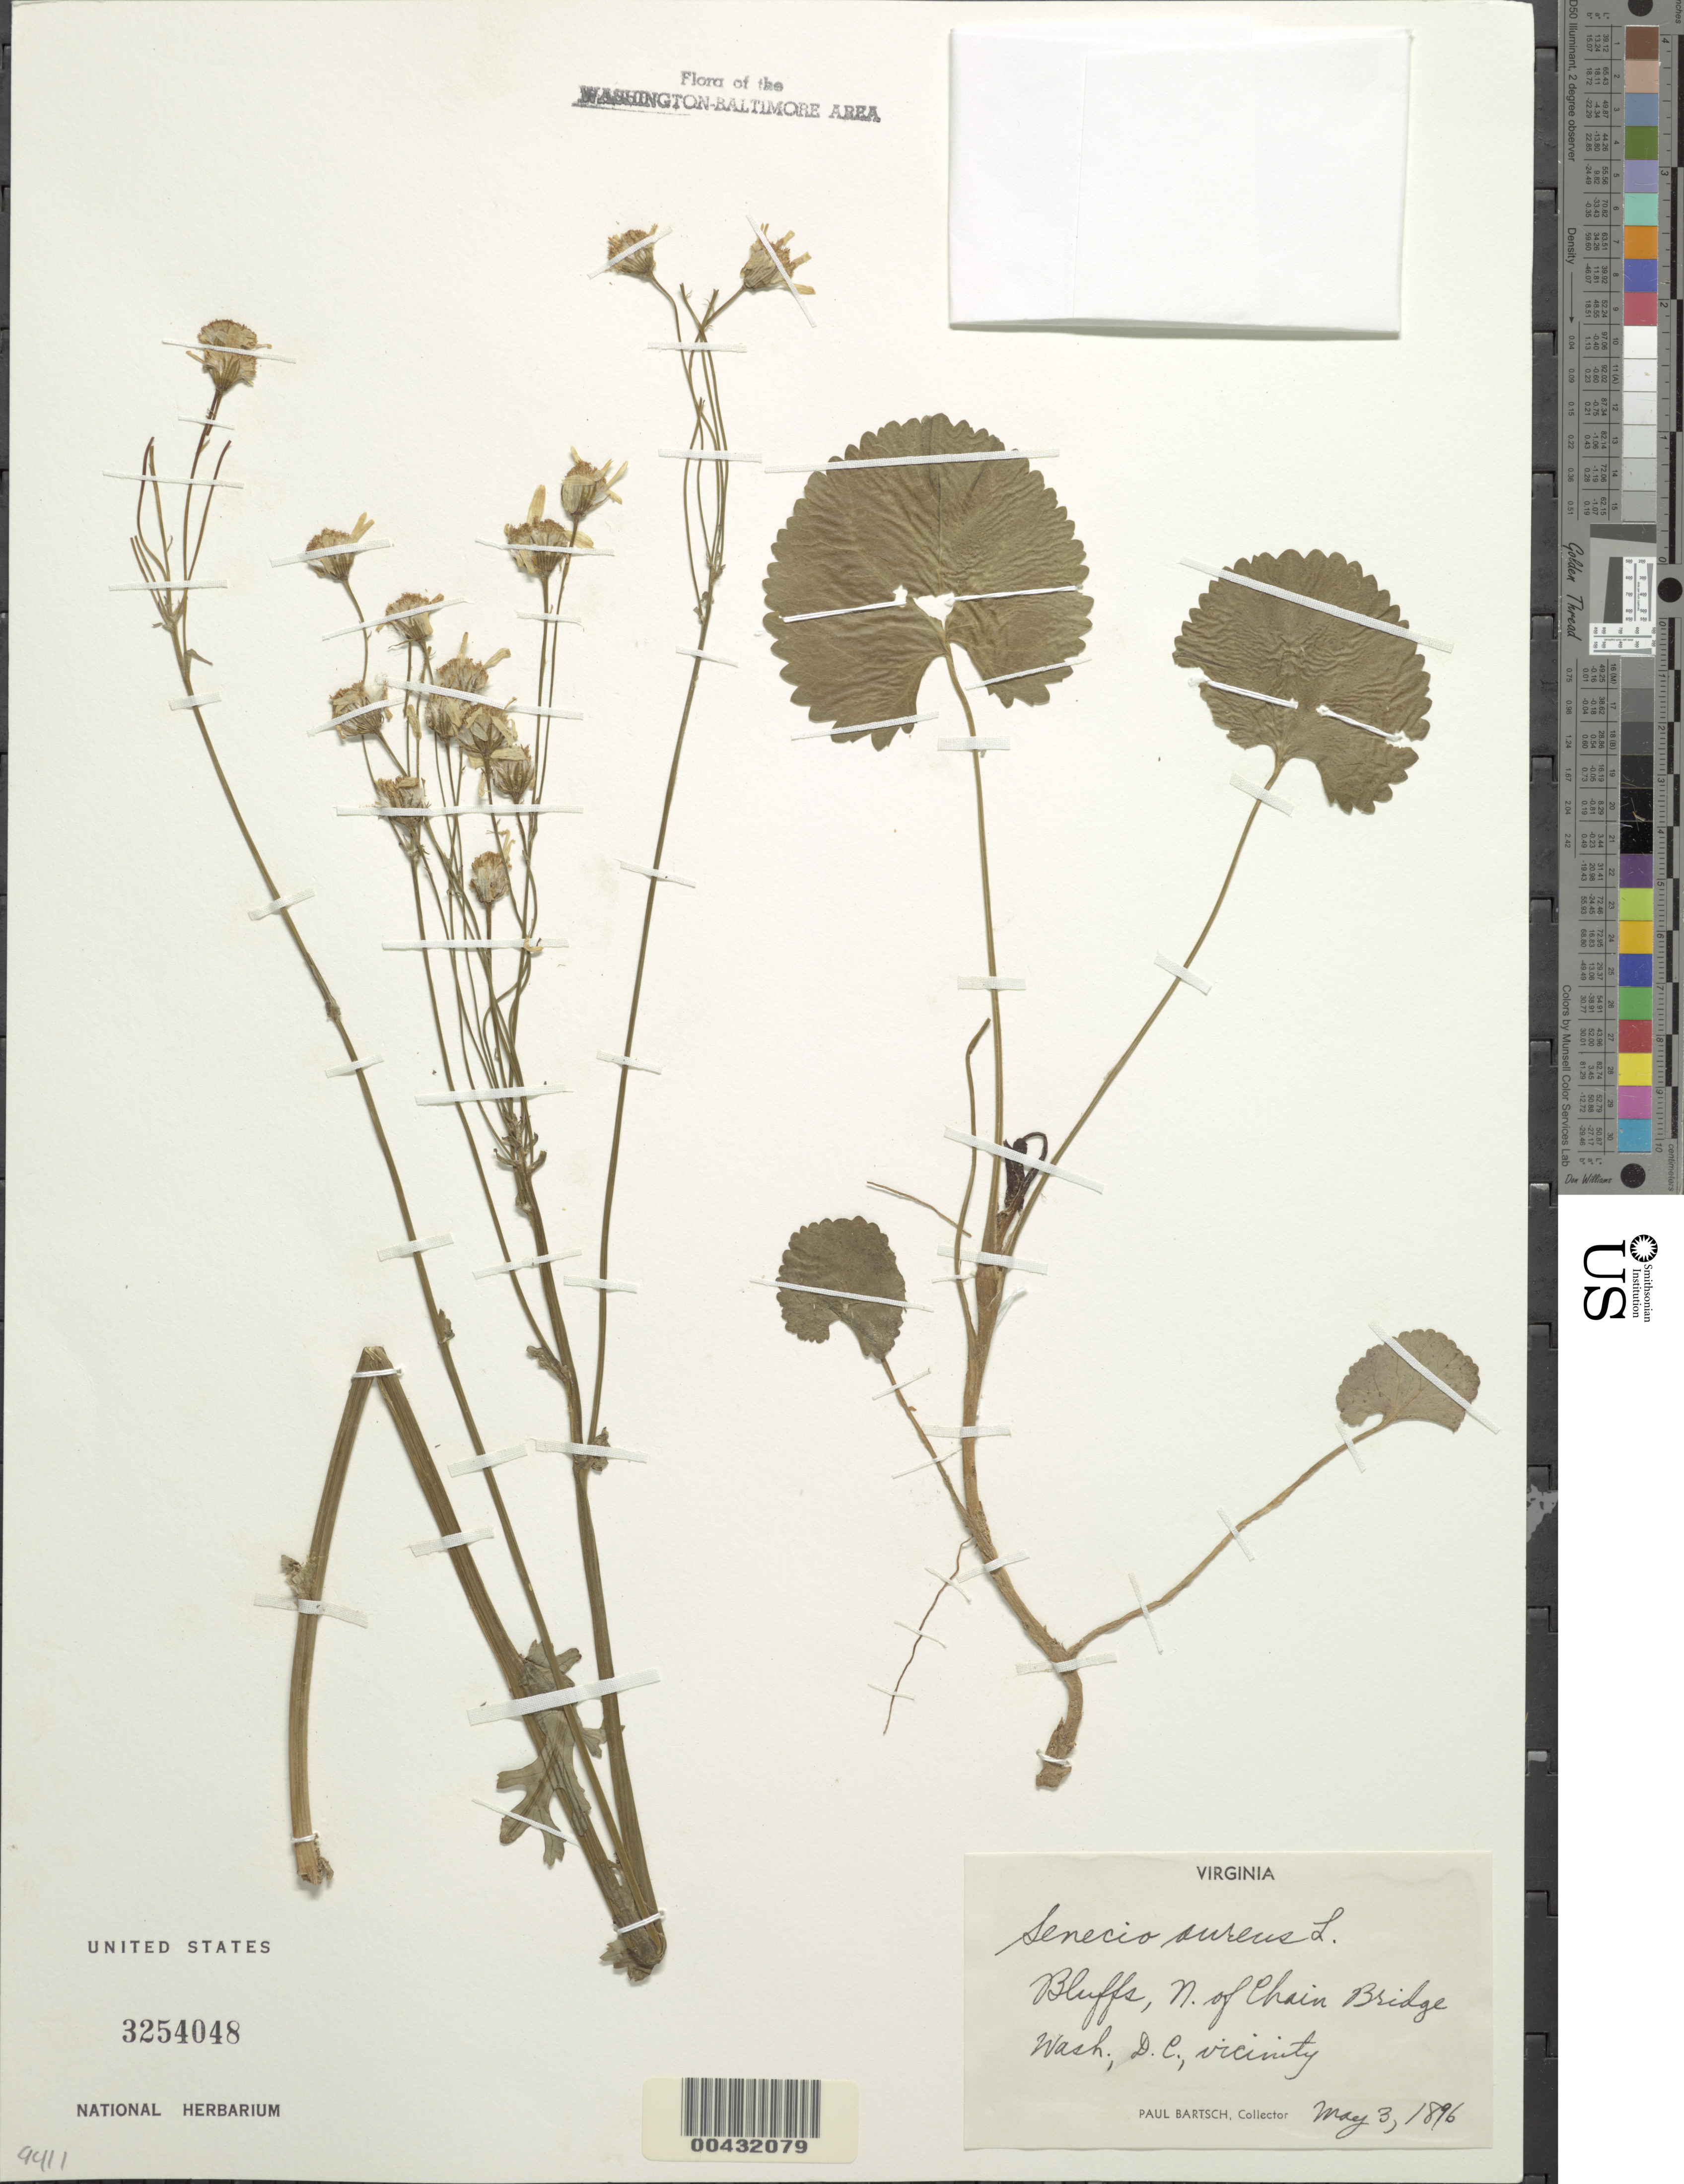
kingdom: Plantae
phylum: Tracheophyta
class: Magnoliopsida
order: Asterales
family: Asteraceae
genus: Packera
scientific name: Packera aurea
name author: (L.) Á. Löve & D. Löve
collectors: P. Bartsch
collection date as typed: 03 May 1896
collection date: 1896-05-03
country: United States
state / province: Virginia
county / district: Arlington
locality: N of Chain Bridge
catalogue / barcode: US 3254048